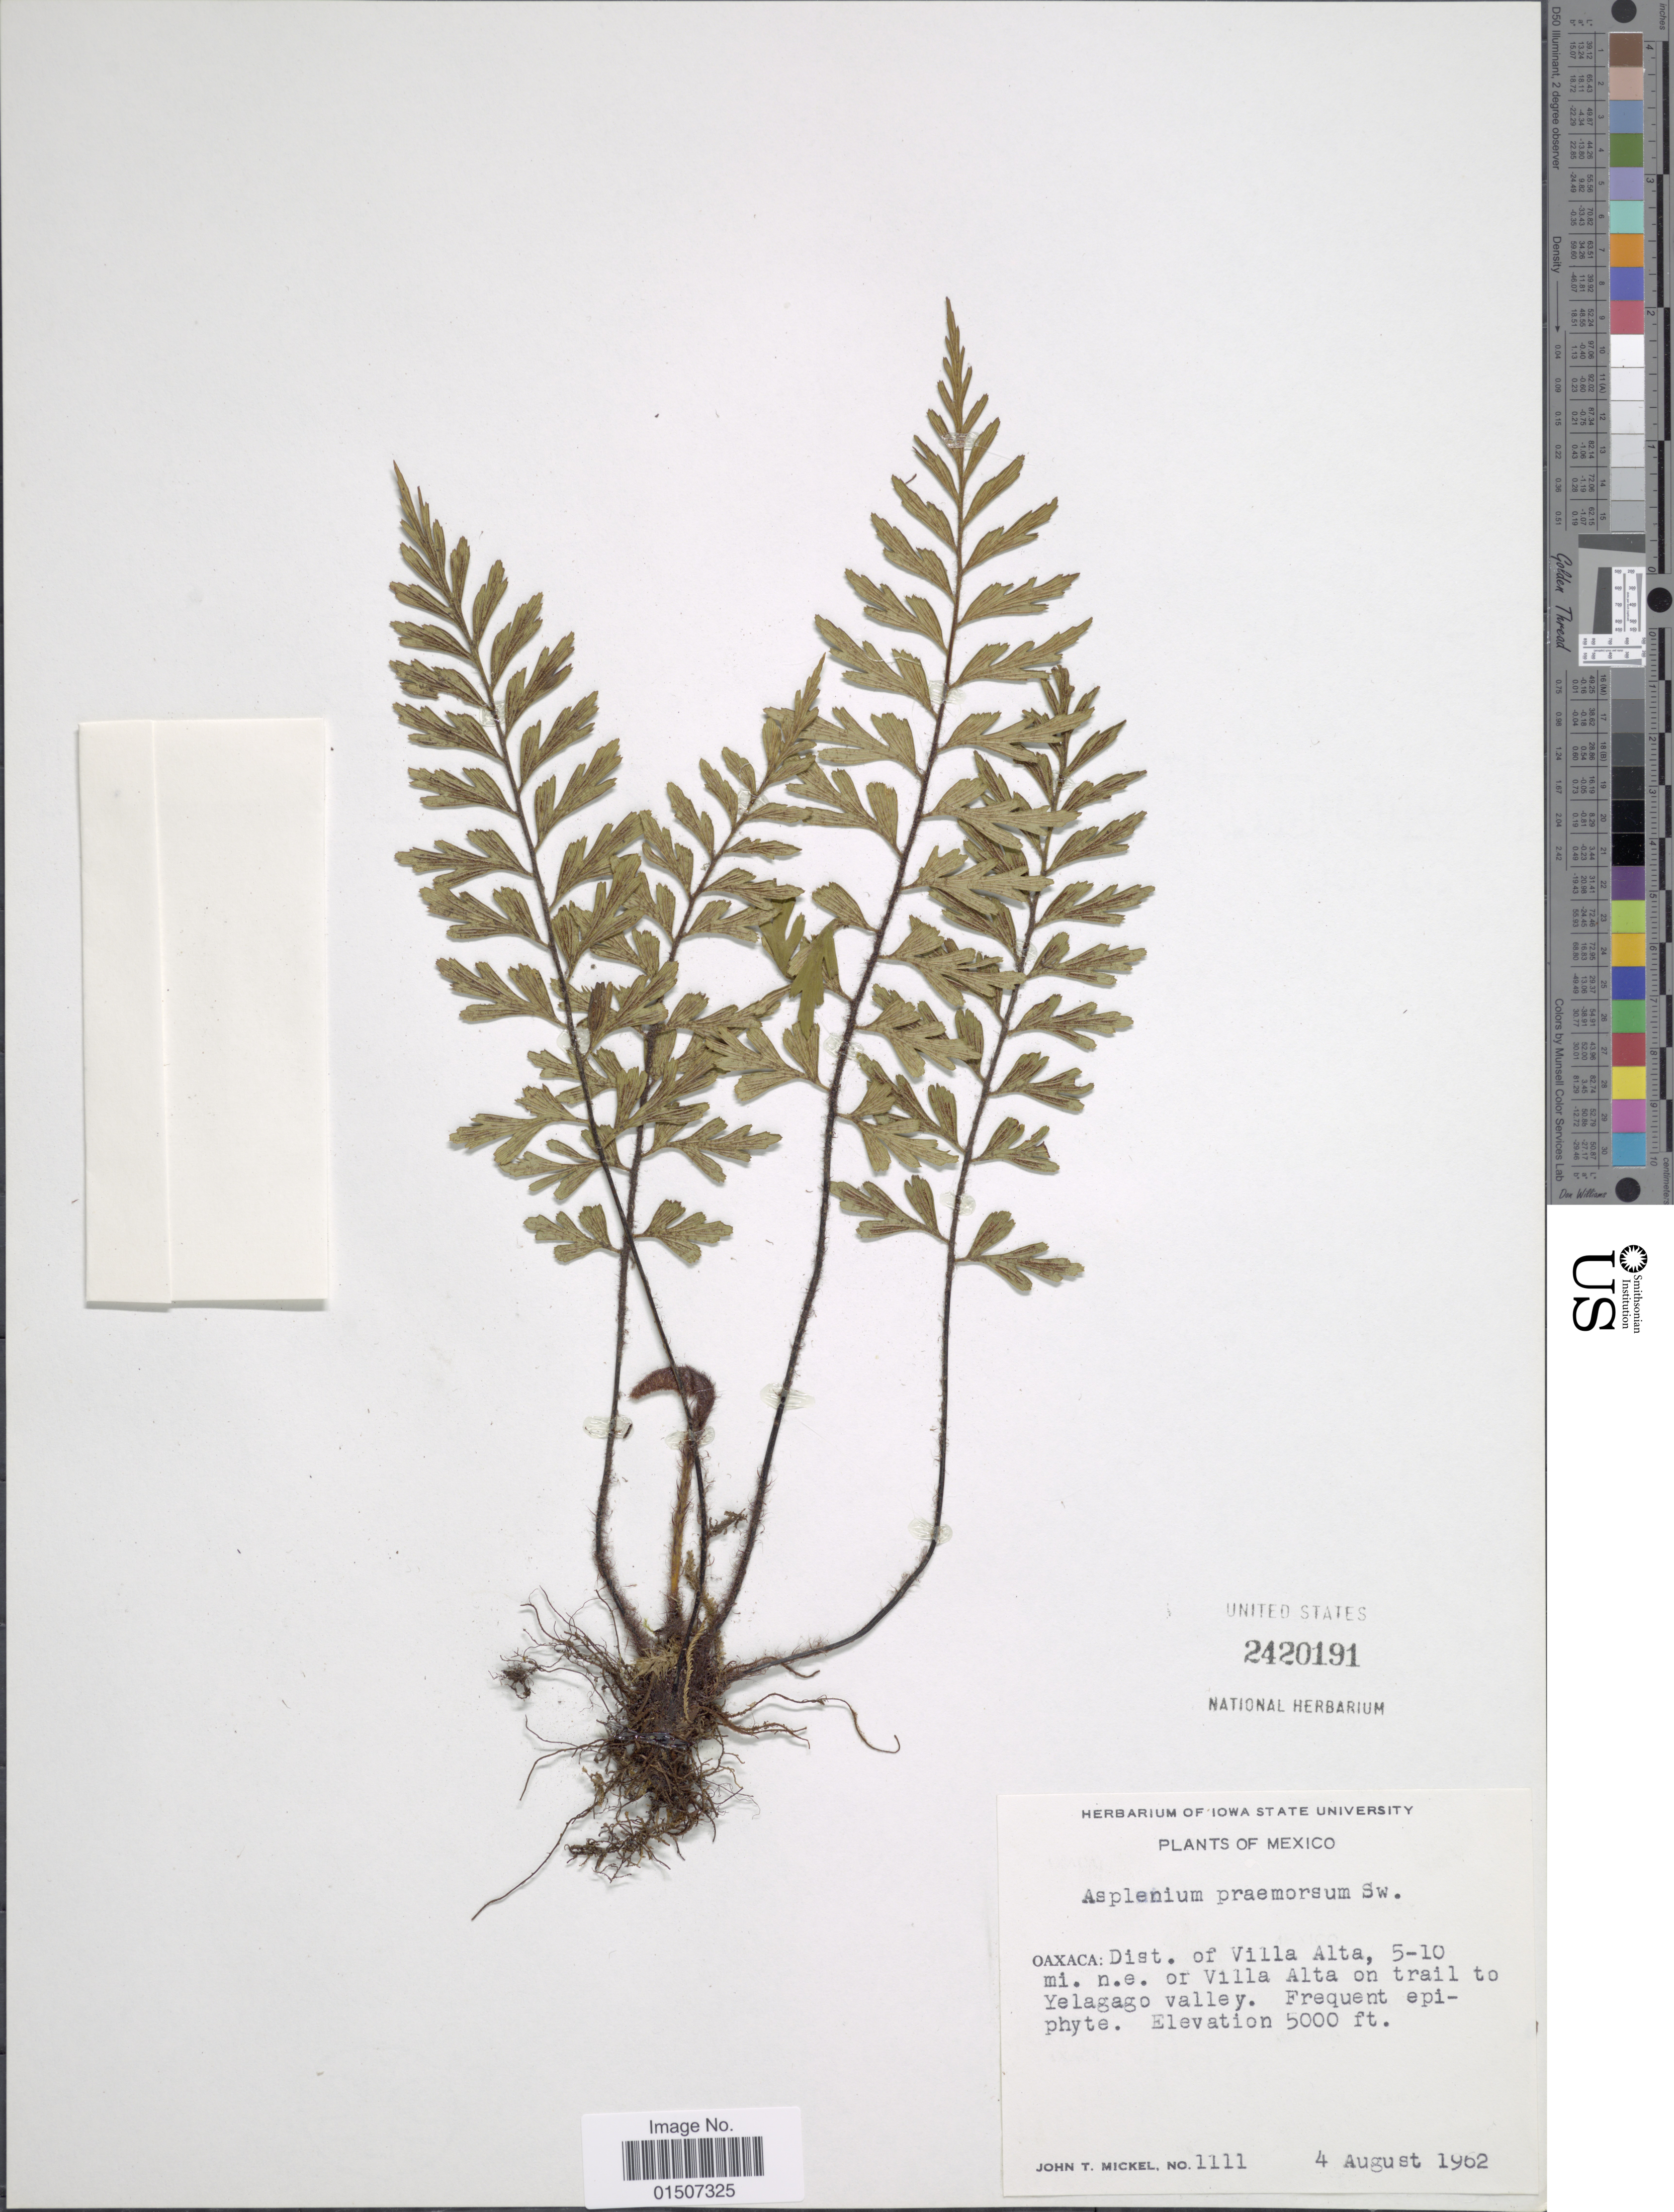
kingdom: Plantae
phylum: Tracheophyta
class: Polypodiopsida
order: Polypodiales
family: Aspleniaceae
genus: Asplenium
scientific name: Asplenium praemorsum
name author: Sw.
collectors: J. T. Mickel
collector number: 1111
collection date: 1962-08-04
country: Mexico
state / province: Oaxaca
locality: Dist. of Villa Alta, 5-10 mi. n.e. of Villa Alta on ntrail to Yelagago valley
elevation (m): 1524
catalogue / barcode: US 2420191